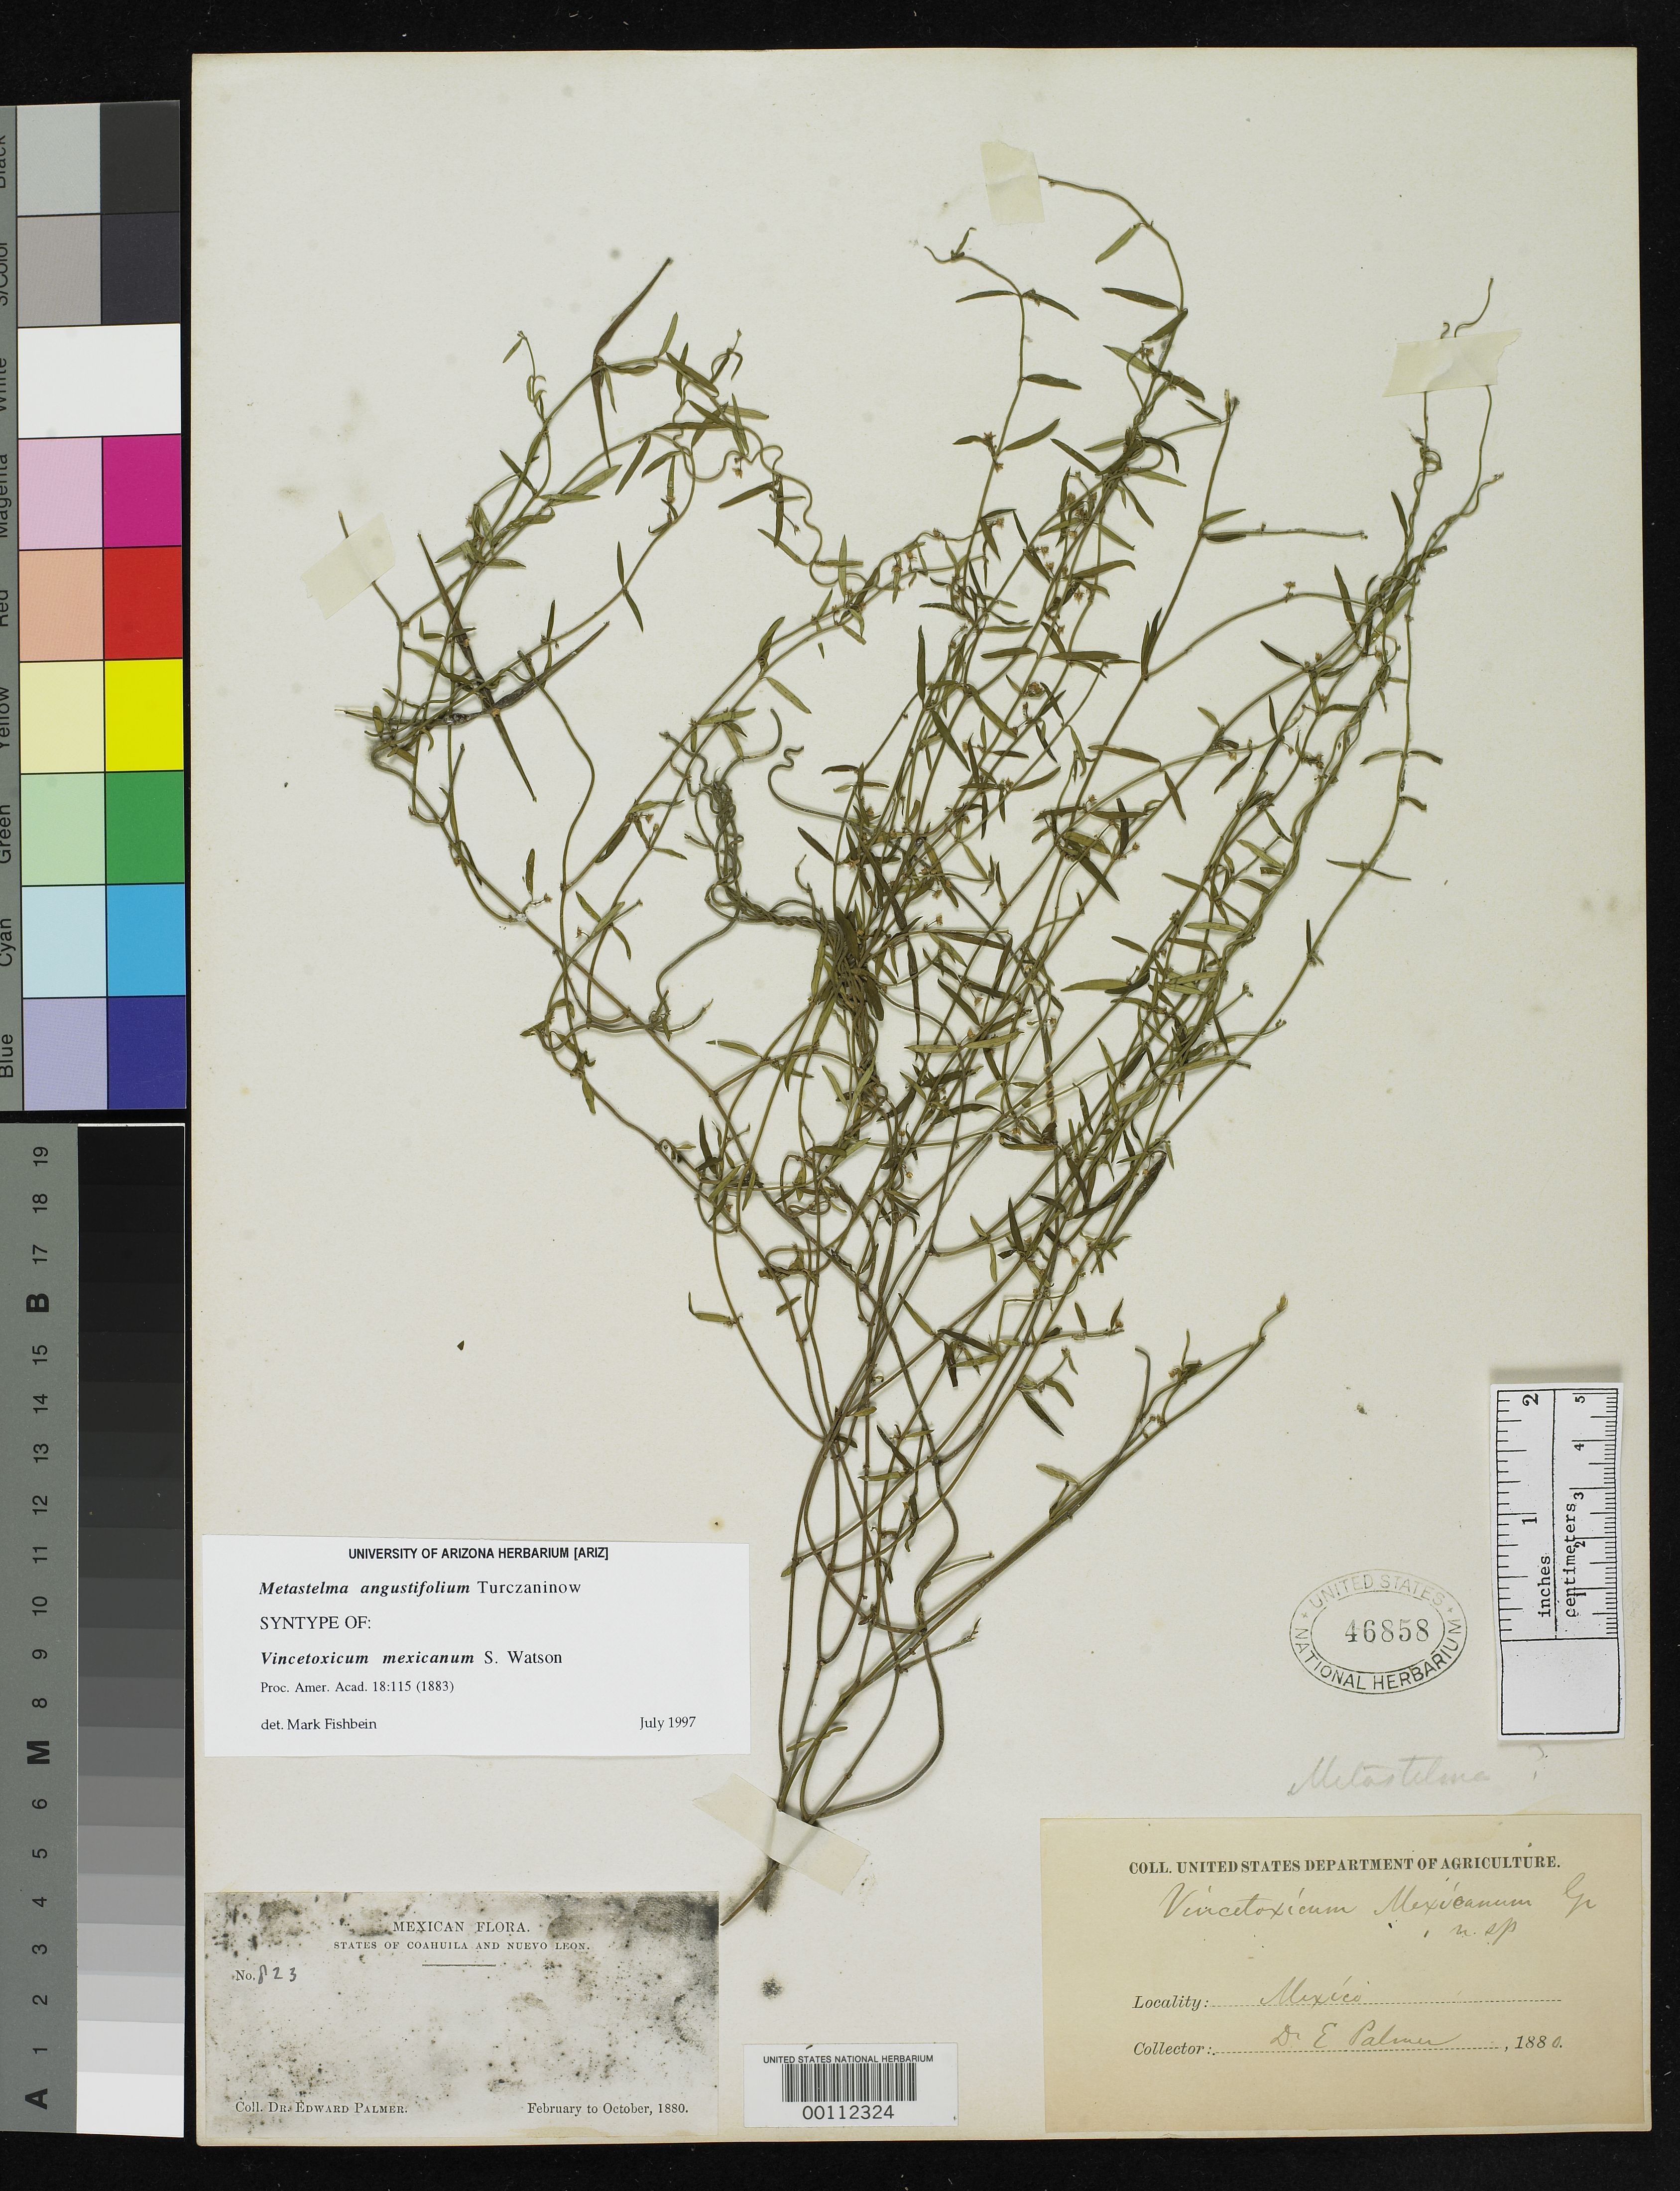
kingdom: Plantae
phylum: Tracheophyta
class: Magnoliopsida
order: Gentianales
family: Apocynaceae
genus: Vincetoxicum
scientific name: Vincetoxicum mexicanum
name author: S. Watson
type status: Isosyntype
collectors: E. Palmer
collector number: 823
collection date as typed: Feb 1880 to -- Oct 1880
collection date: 1880-02/1880-10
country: Mexico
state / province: Coahuila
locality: States of Coahuila & Nuevo Leon.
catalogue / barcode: US 46858